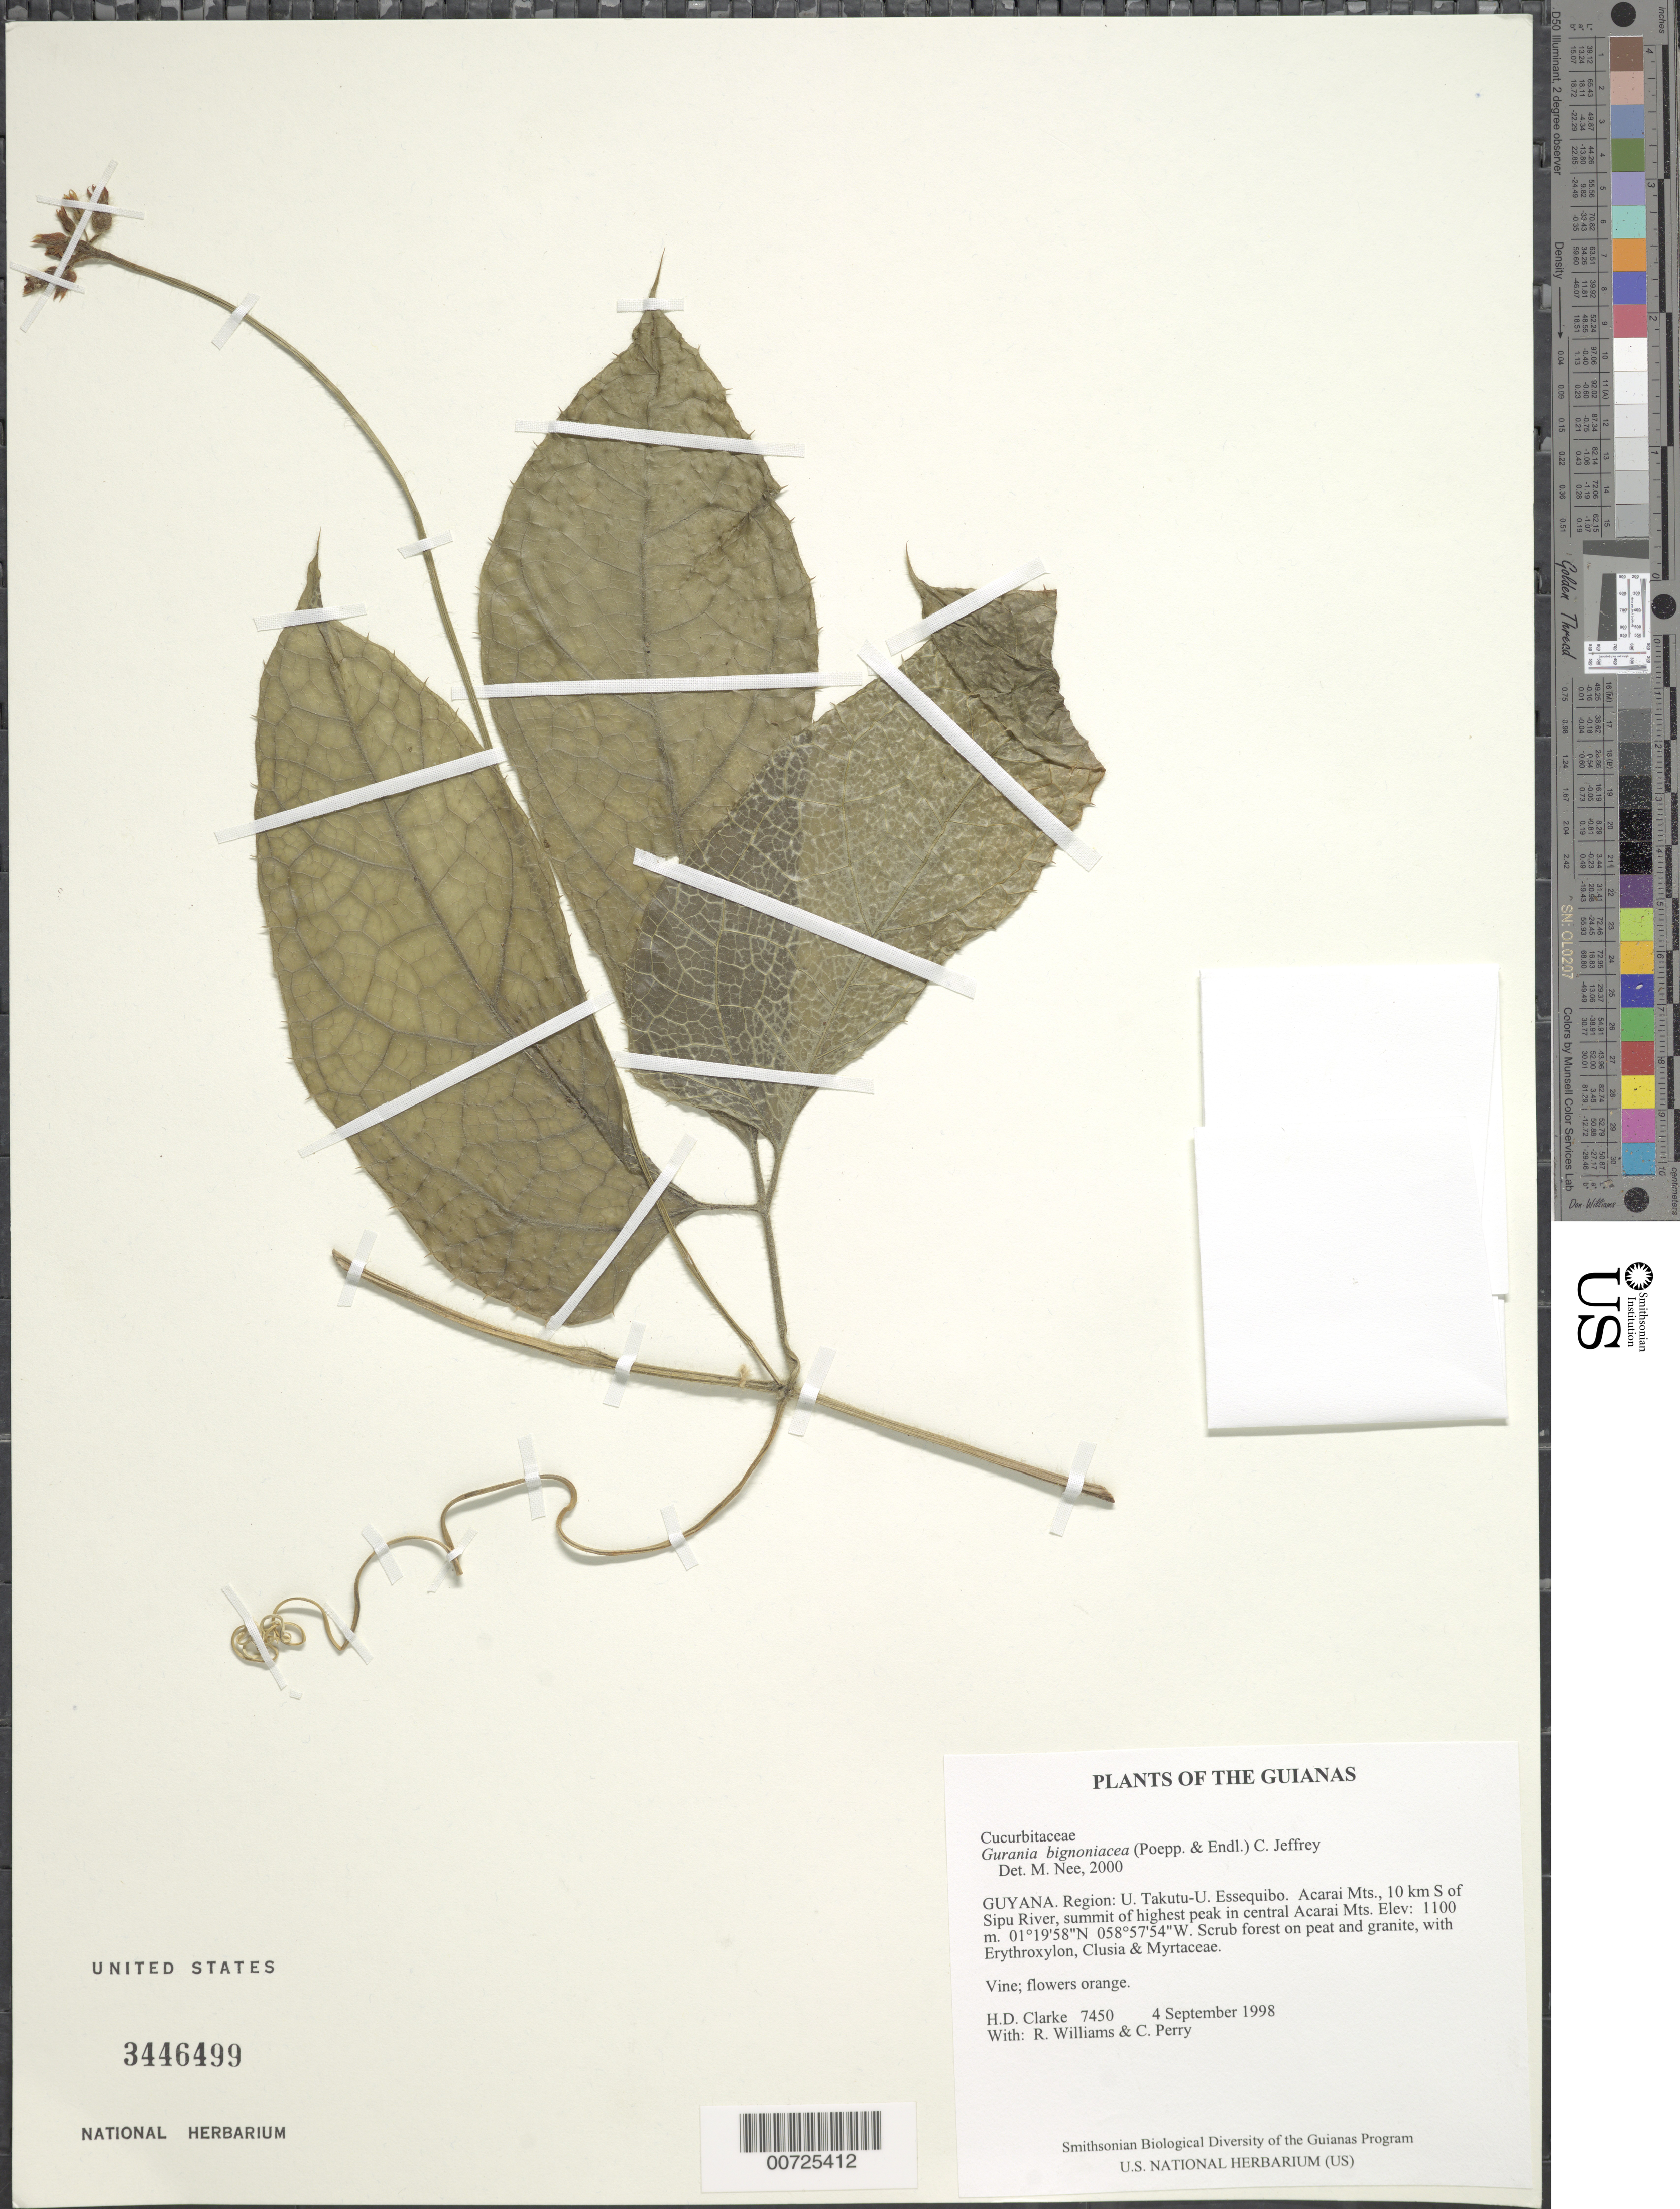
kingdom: Plantae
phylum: Tracheophyta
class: Magnoliopsida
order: Cucurbitales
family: Cucurbitaceae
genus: Gurania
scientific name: Gurania bignoniacea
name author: (Poepp. & Endl.) C. Jeffrey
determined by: Nee, Michael H.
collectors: H. D. Clarke, R. Williams & C. Perry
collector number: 7450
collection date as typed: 4 September 1998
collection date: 1998-09-04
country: Guyana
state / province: U. Takutu-U. Essequibo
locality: Acarai Mts., 10 km S of Sipu River, summit of highest peak in central Acarai Mts.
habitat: Scrub forest on peat and granite, with Erythroxylum, Clusia & Myrtaceae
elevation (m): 1100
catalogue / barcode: US 3446499